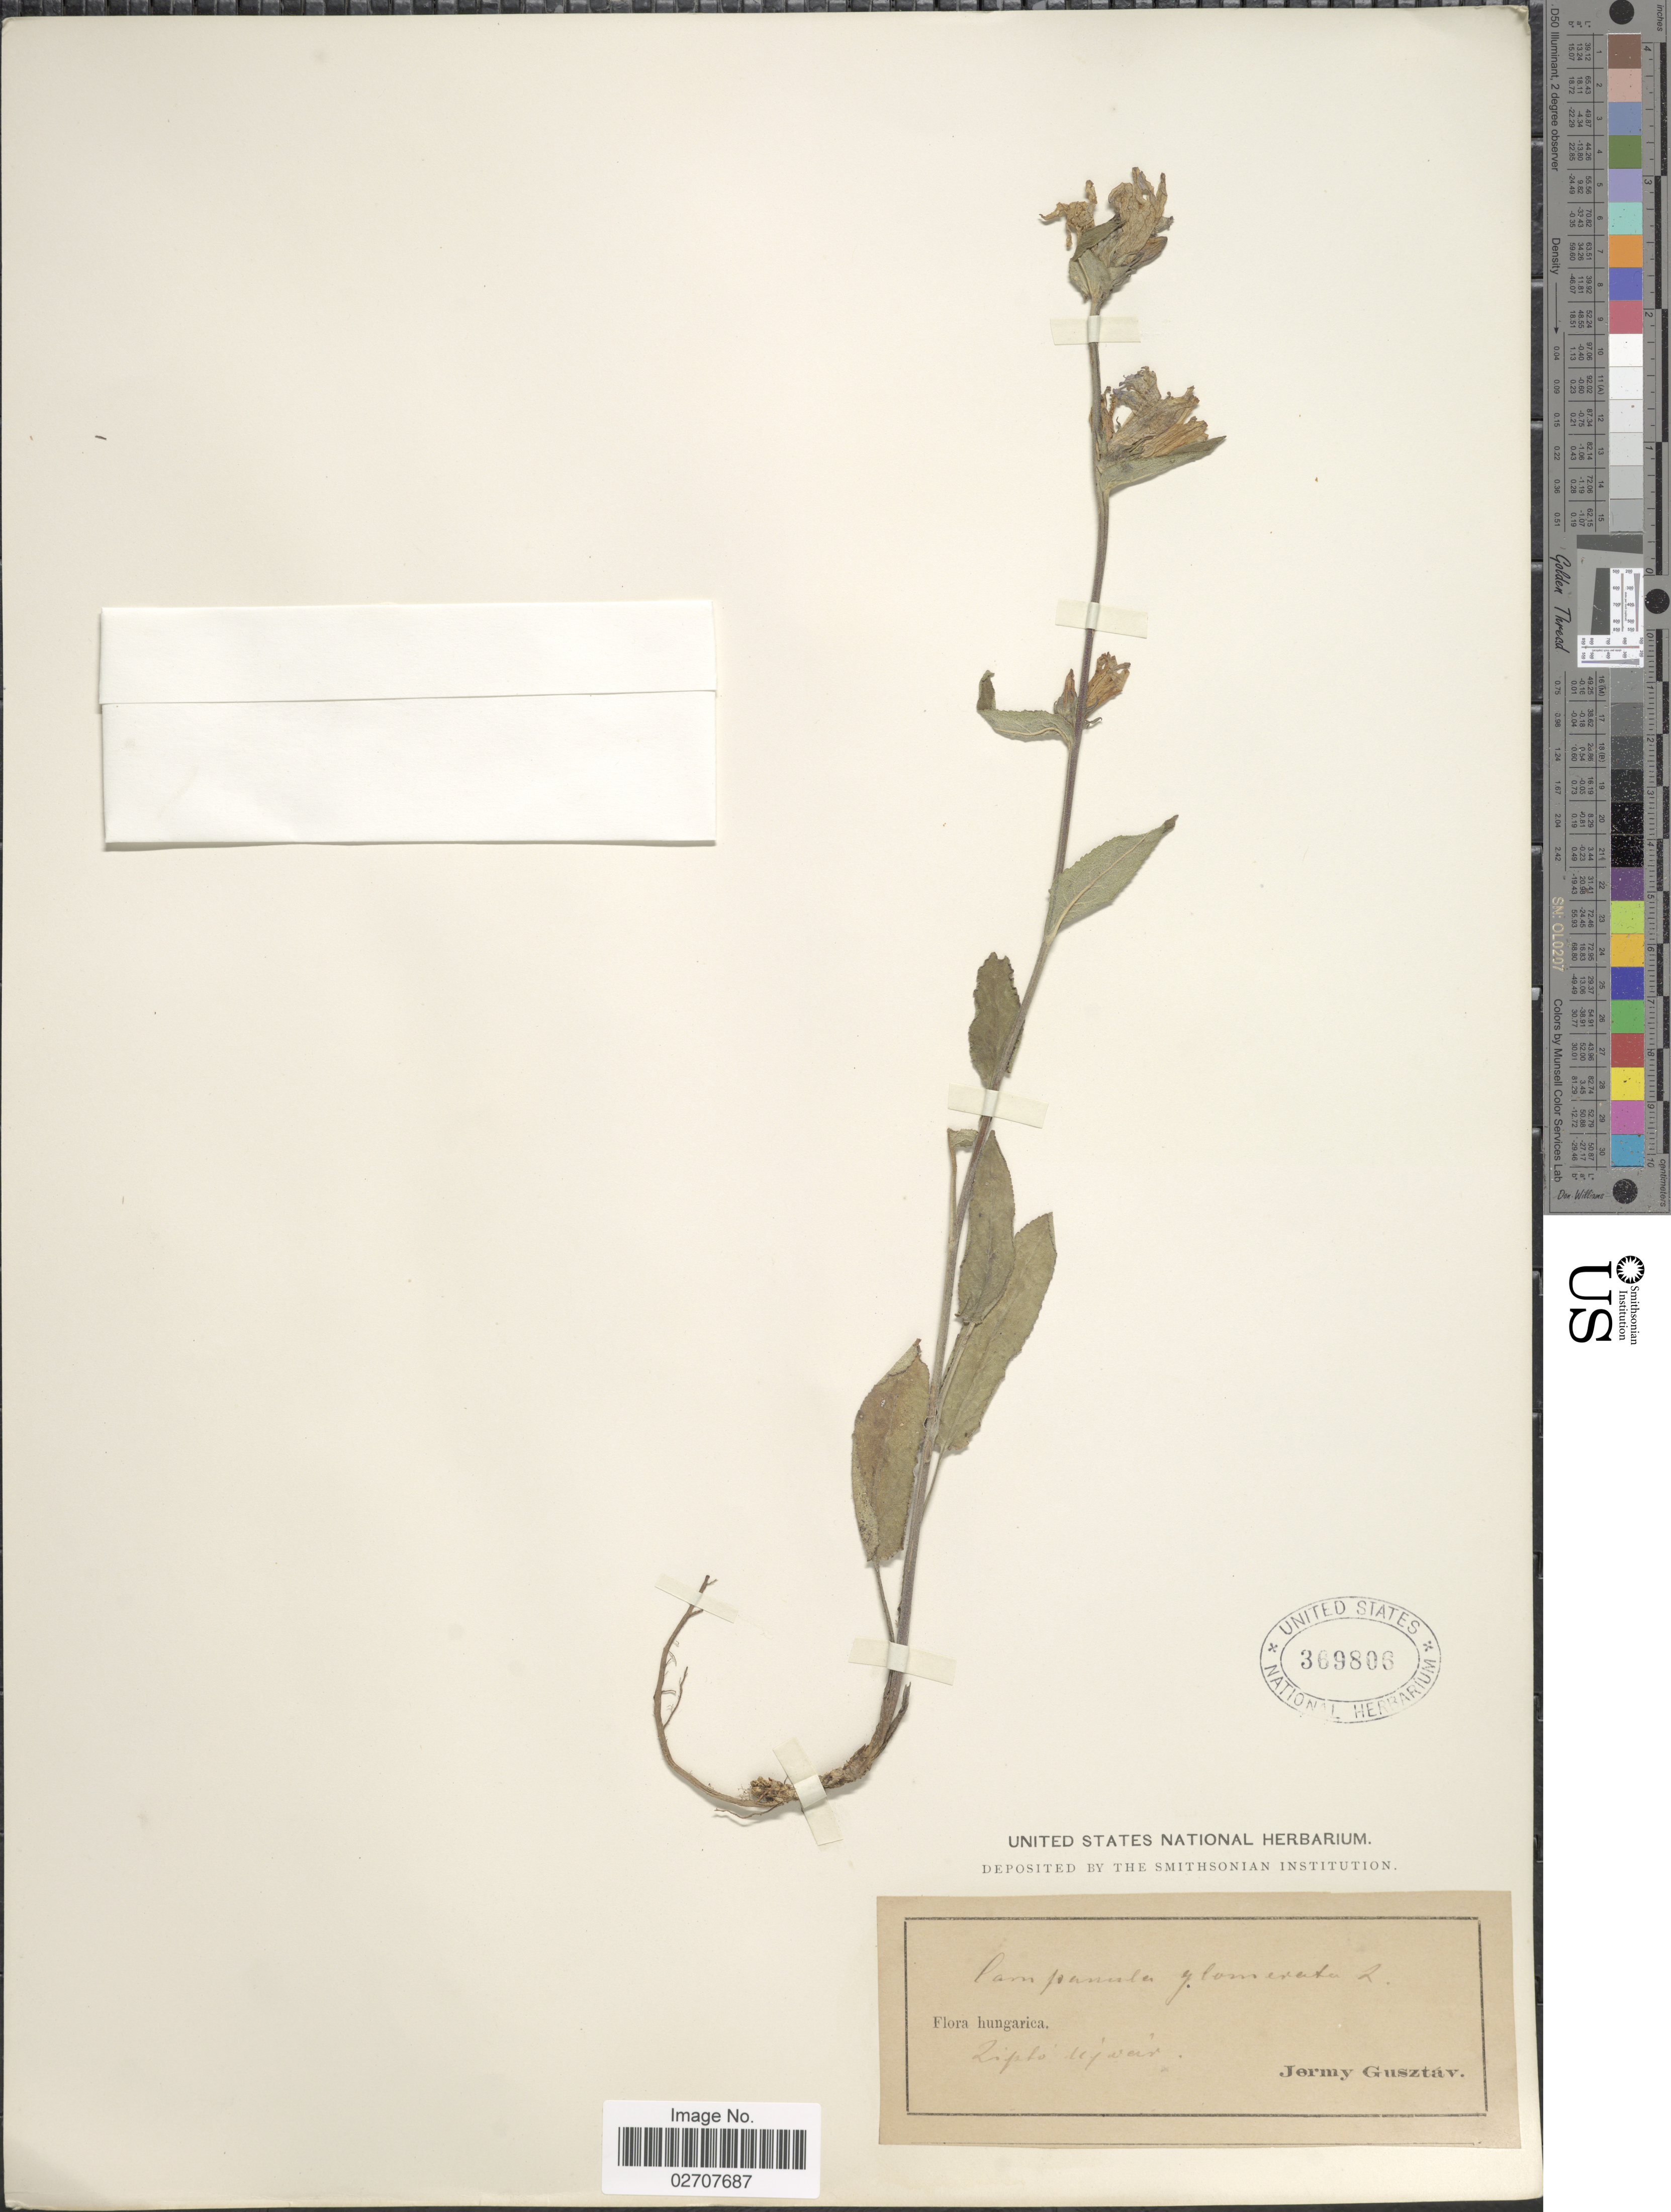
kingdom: Plantae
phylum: Tracheophyta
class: Magnoliopsida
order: Asterales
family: Campanulaceae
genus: Campanula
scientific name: Campanula glomerata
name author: L.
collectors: G. Jermy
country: Hungary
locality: Zipifo ujwar [interpreted]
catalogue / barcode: US 369806